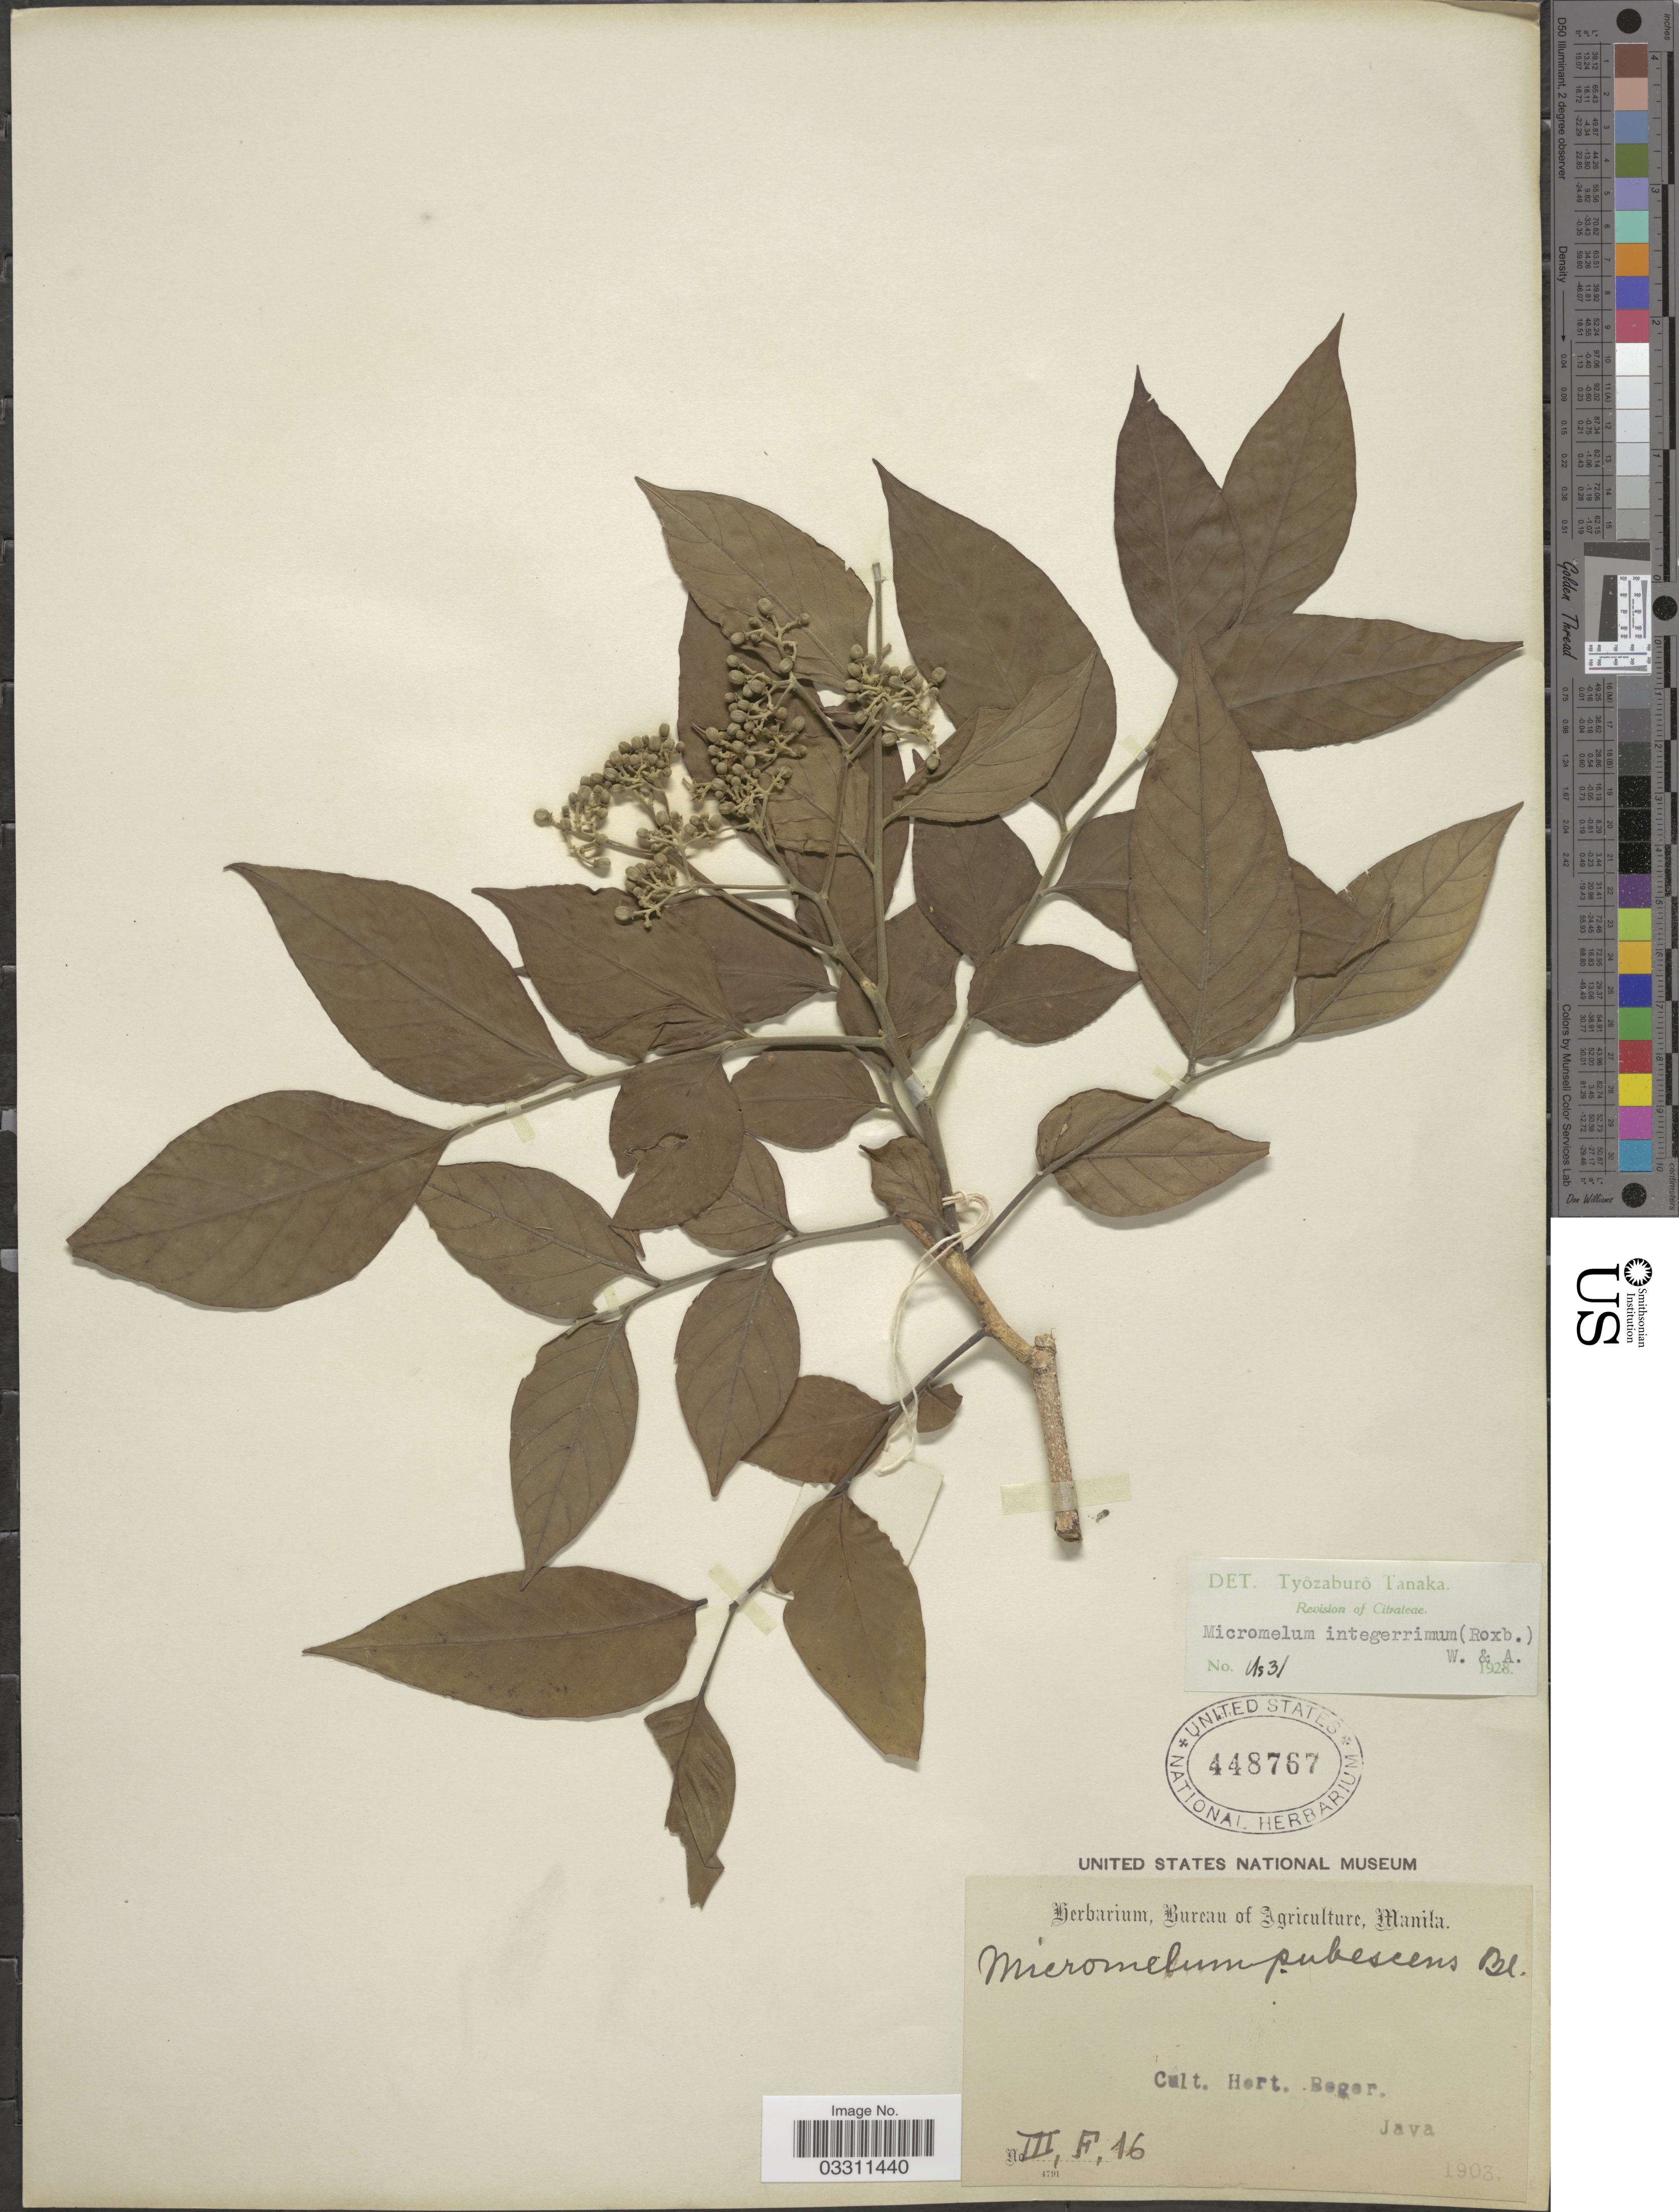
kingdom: Plantae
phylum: Tracheophyta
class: Magnoliopsida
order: Sapindales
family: Rutaceae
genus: Micromelum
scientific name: Micromelum pubescens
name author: Blume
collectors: Ex herb. Bureau of Agriculture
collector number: III, F, 16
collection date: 1903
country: Indonesia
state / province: Java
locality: Cult. Hort. Bogor.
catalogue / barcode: US 448767